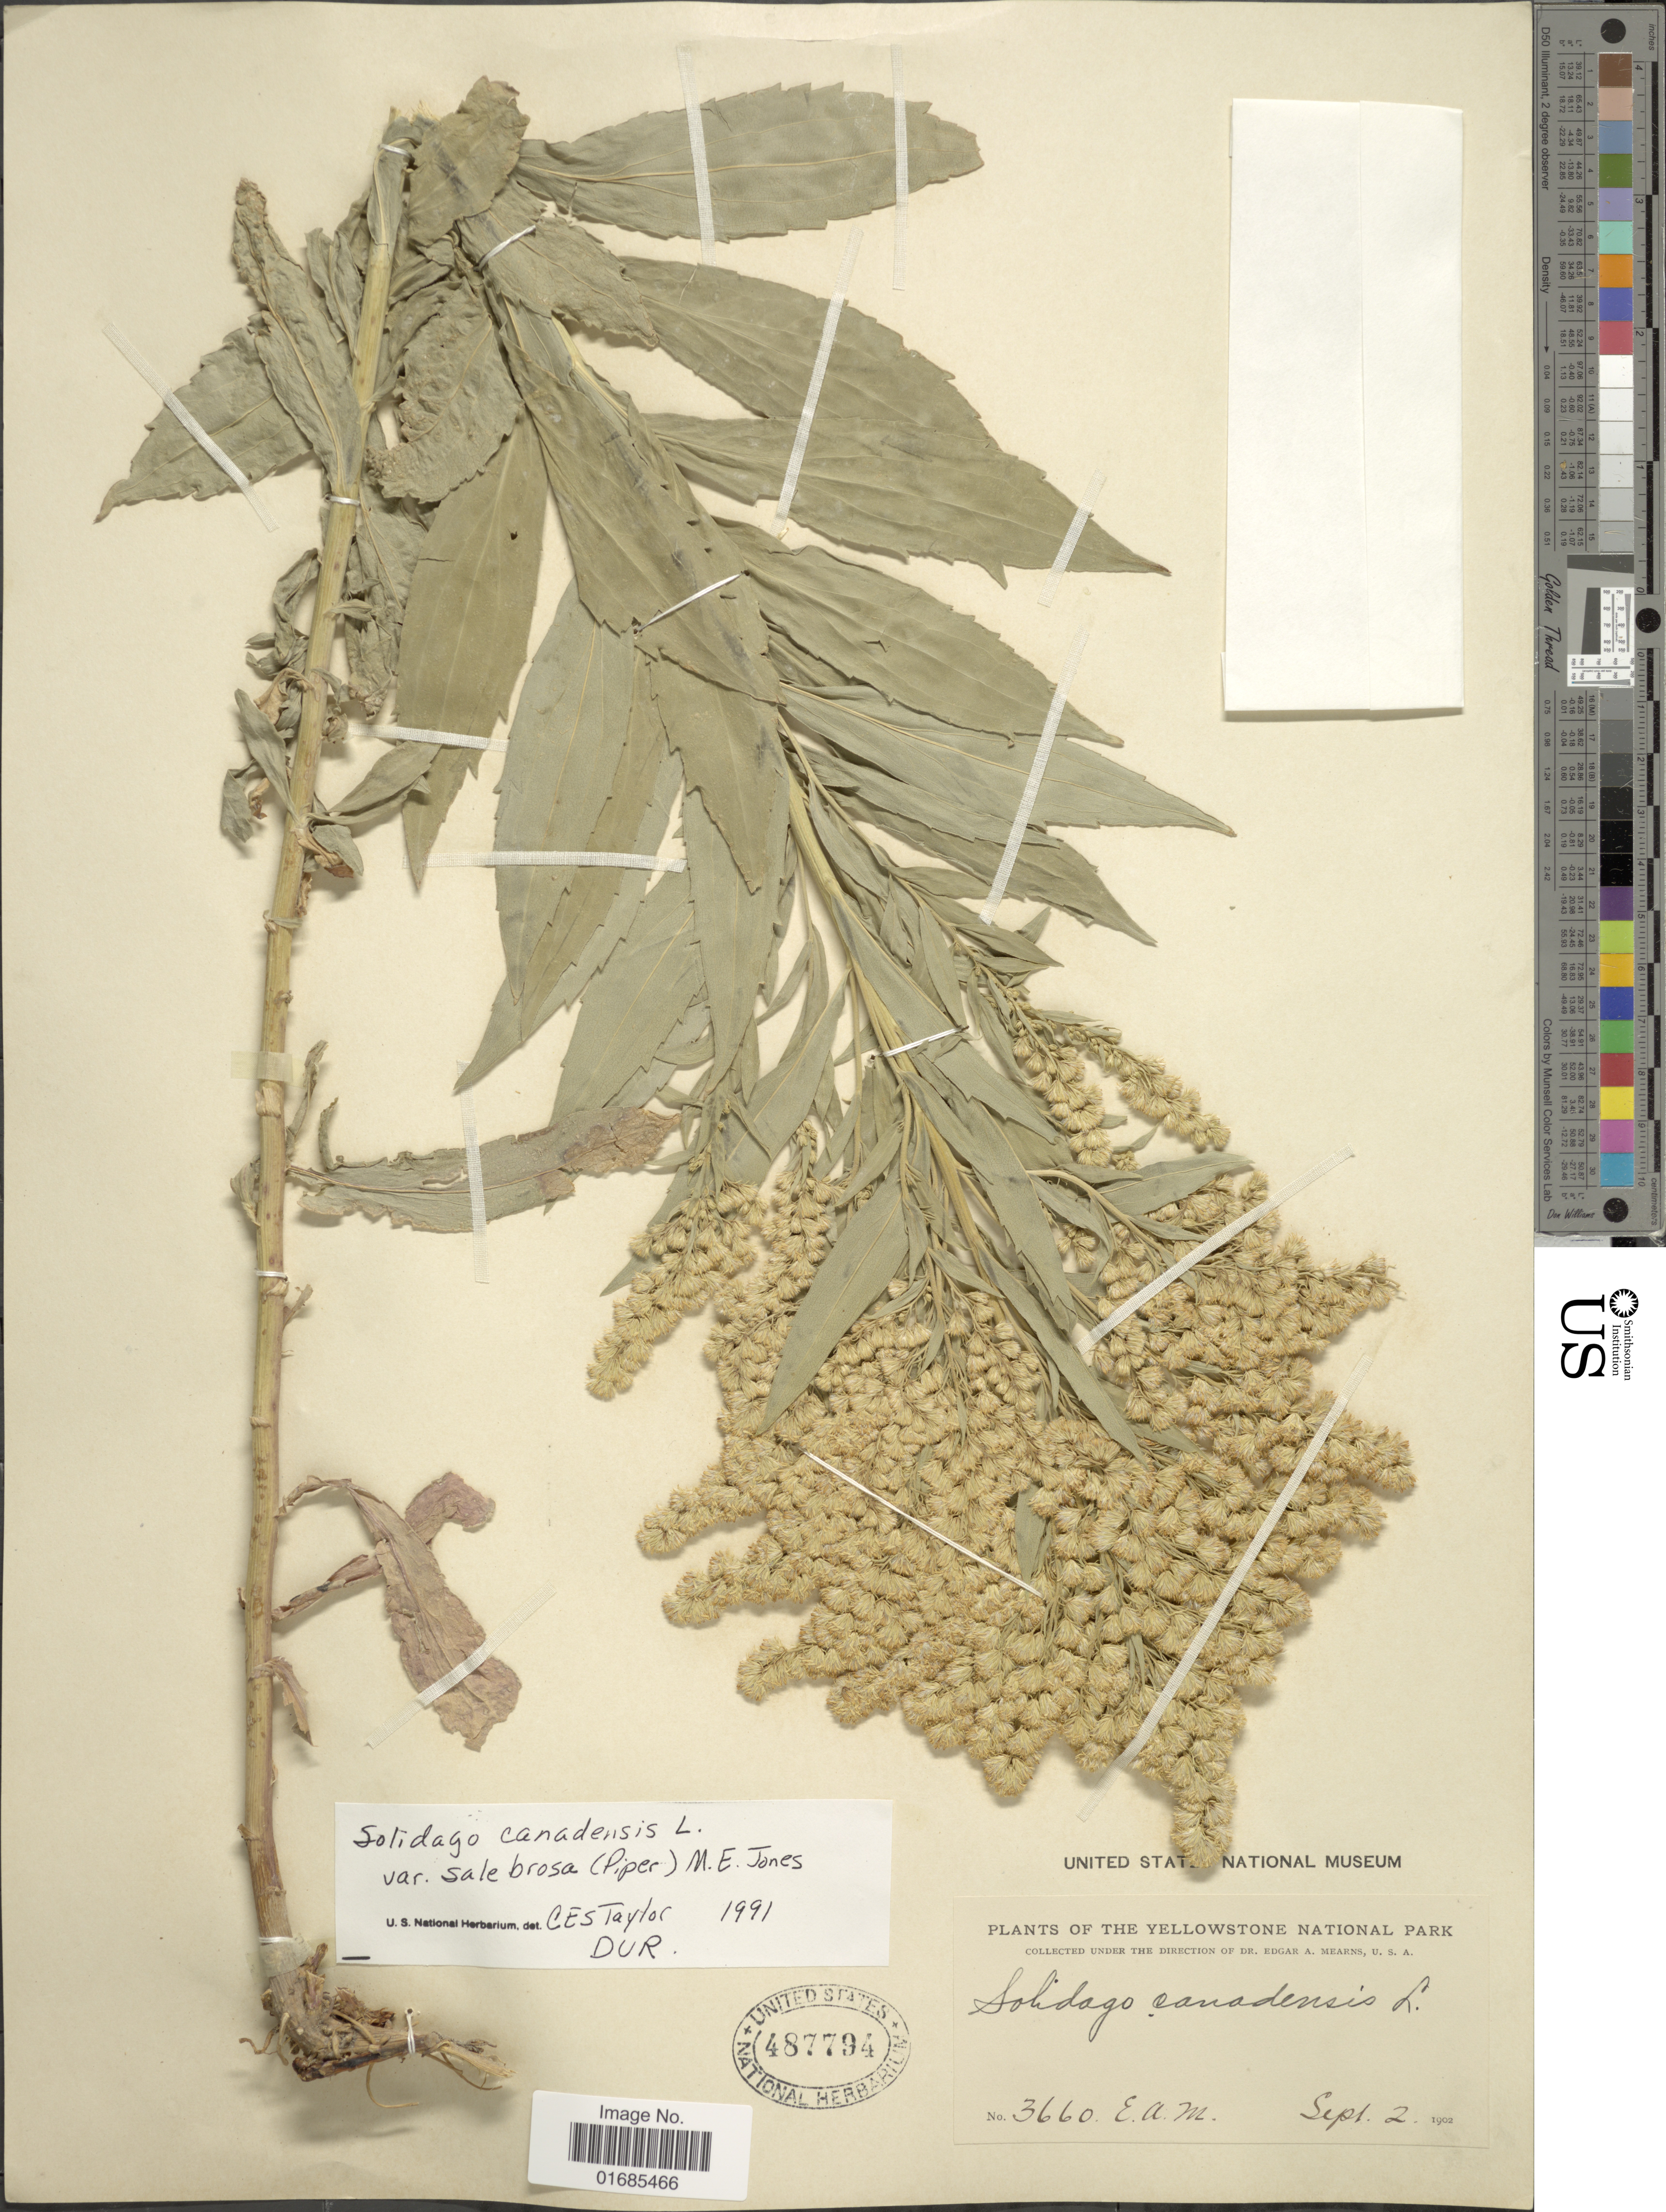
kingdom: Plantae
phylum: Tracheophyta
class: Magnoliopsida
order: Asterales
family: Asteraceae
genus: Solidago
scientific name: Solidago canadensis var. salebrosa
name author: (Piper) M.E. Jones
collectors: E. A. Mearns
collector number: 3660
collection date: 1902-09-02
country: United States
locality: Yellowstone National Park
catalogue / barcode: US 487794